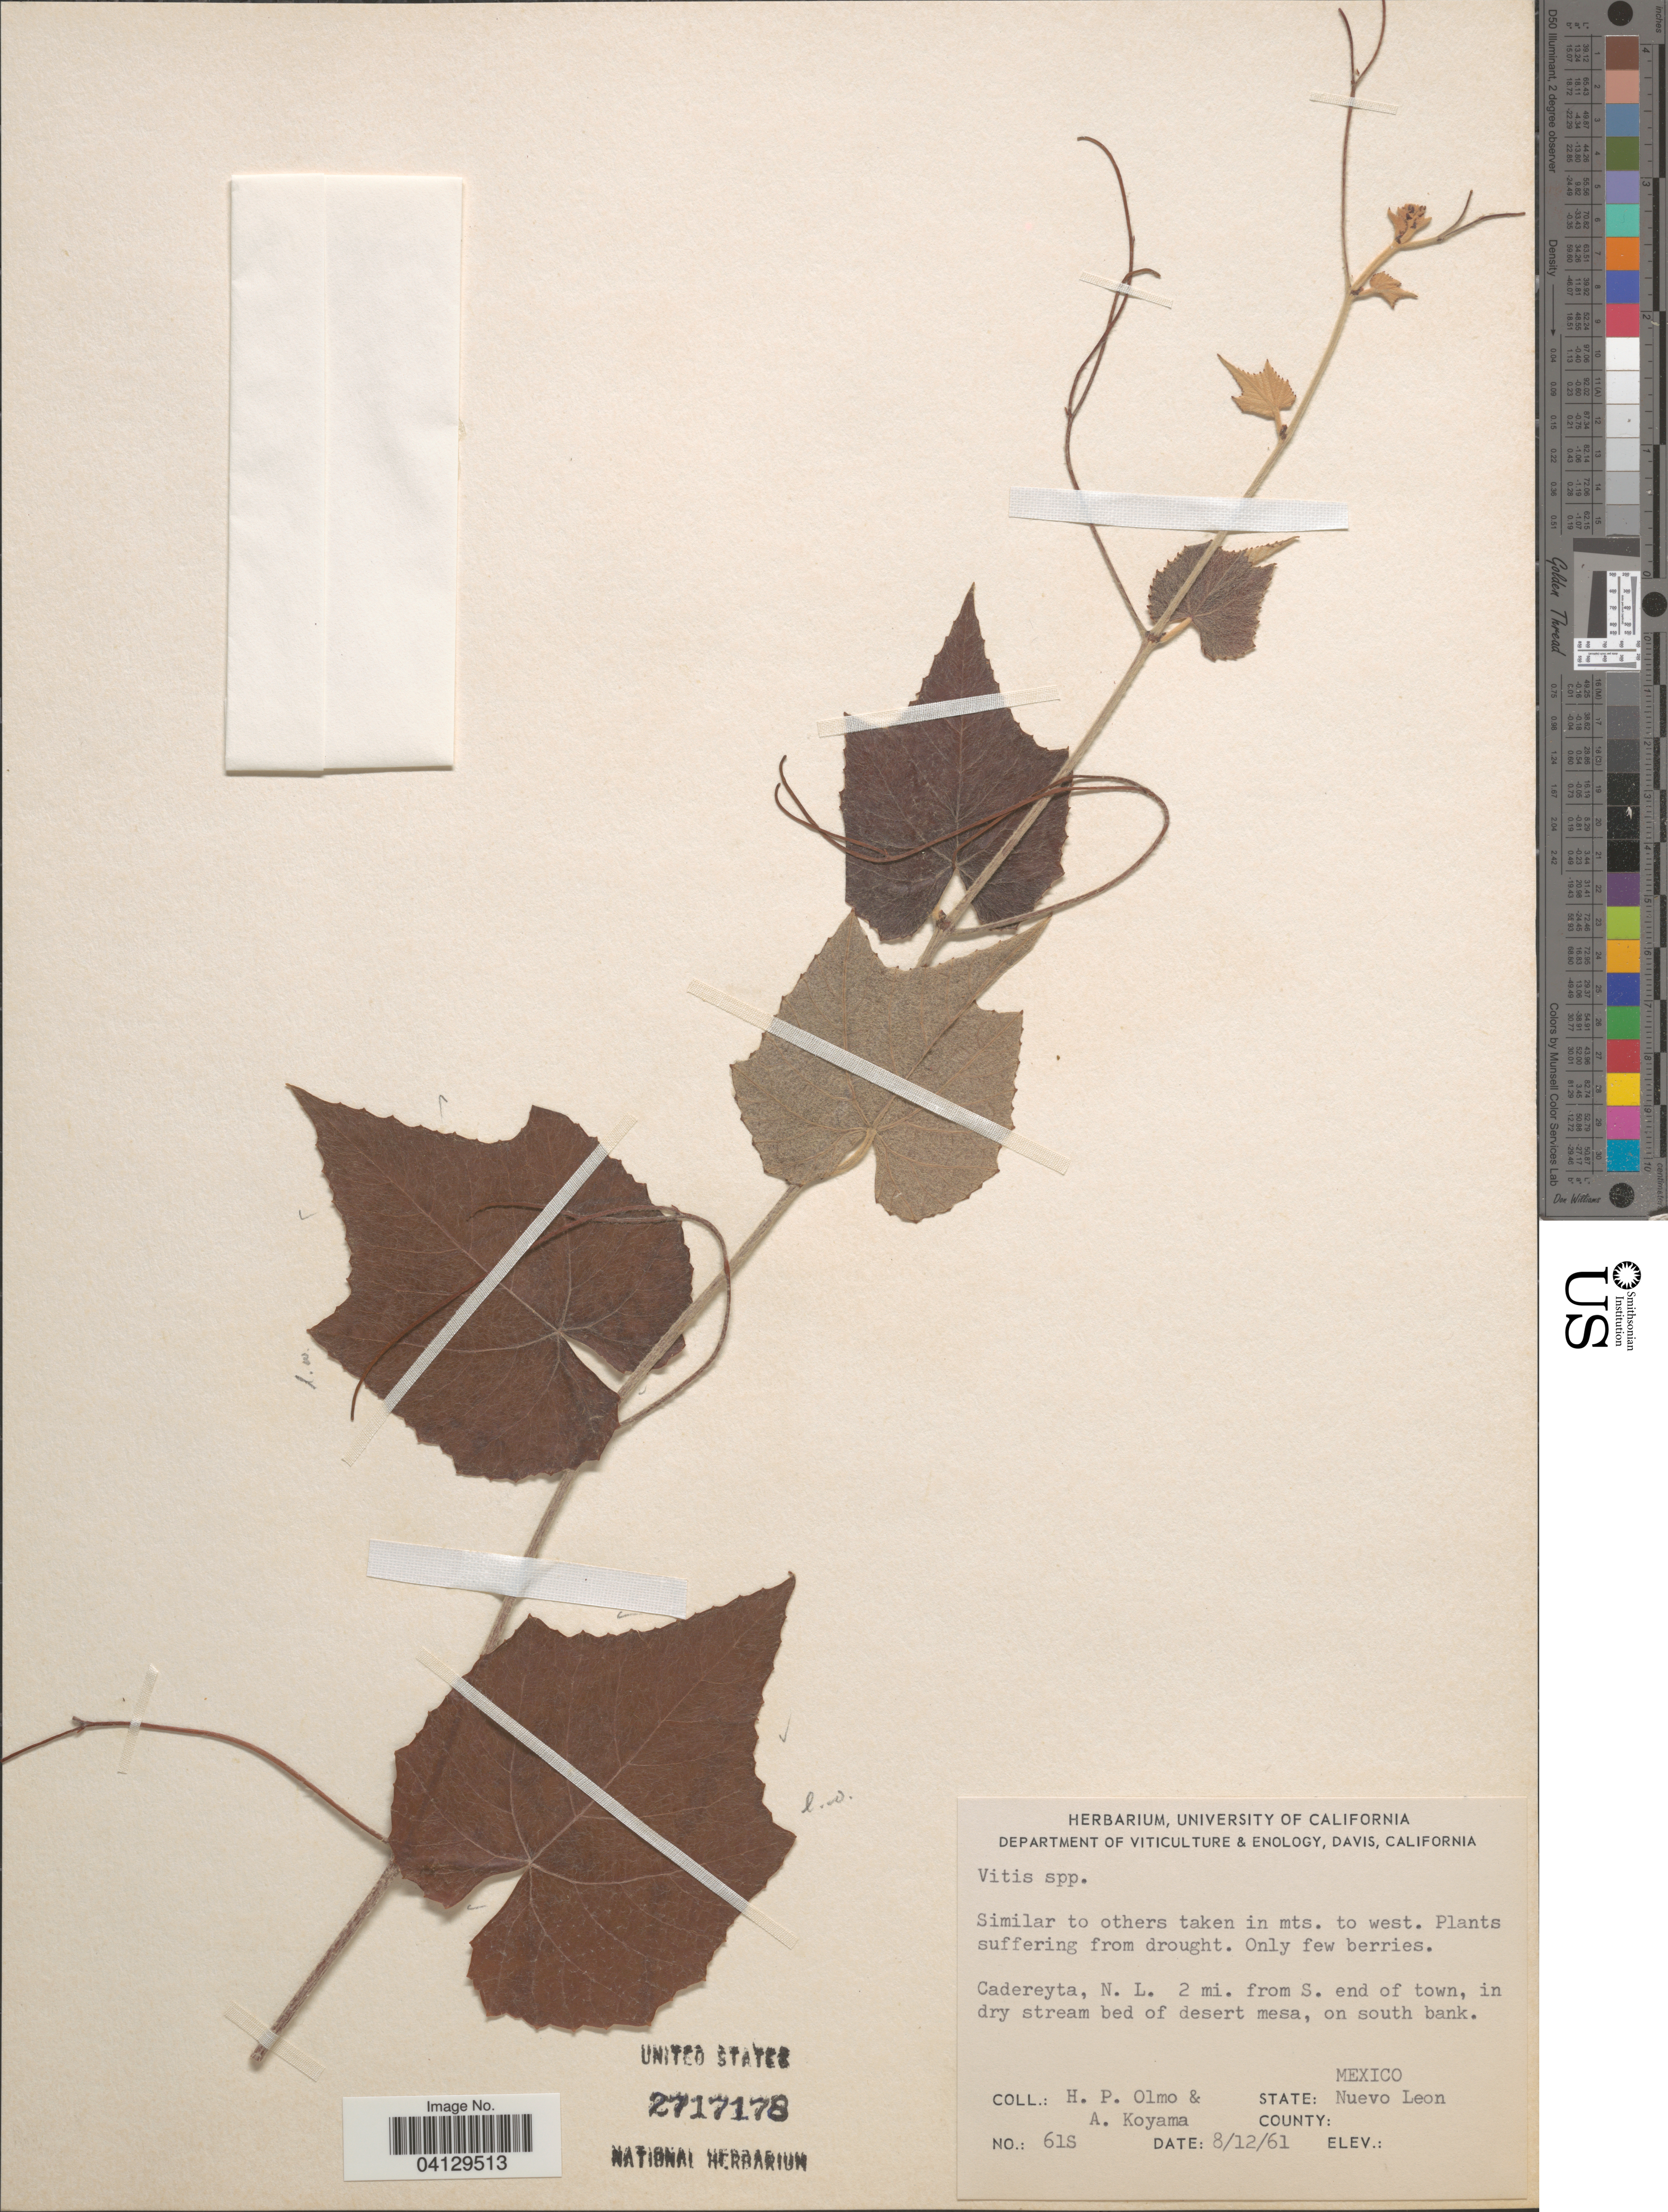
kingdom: Plantae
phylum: Tracheophyta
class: Magnoliopsida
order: Vitales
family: Vitaceae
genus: Vitis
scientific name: Vitis sp.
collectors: H. Olmo & A. Koyama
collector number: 61S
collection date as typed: Transcribed d/m/y: 12/8/61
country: Mexico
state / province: Nuevo León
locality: Cadereyta, 2 mi. from S. end of town, in dry stream bed of desert mesa, on south bank.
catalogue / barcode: US 2717178